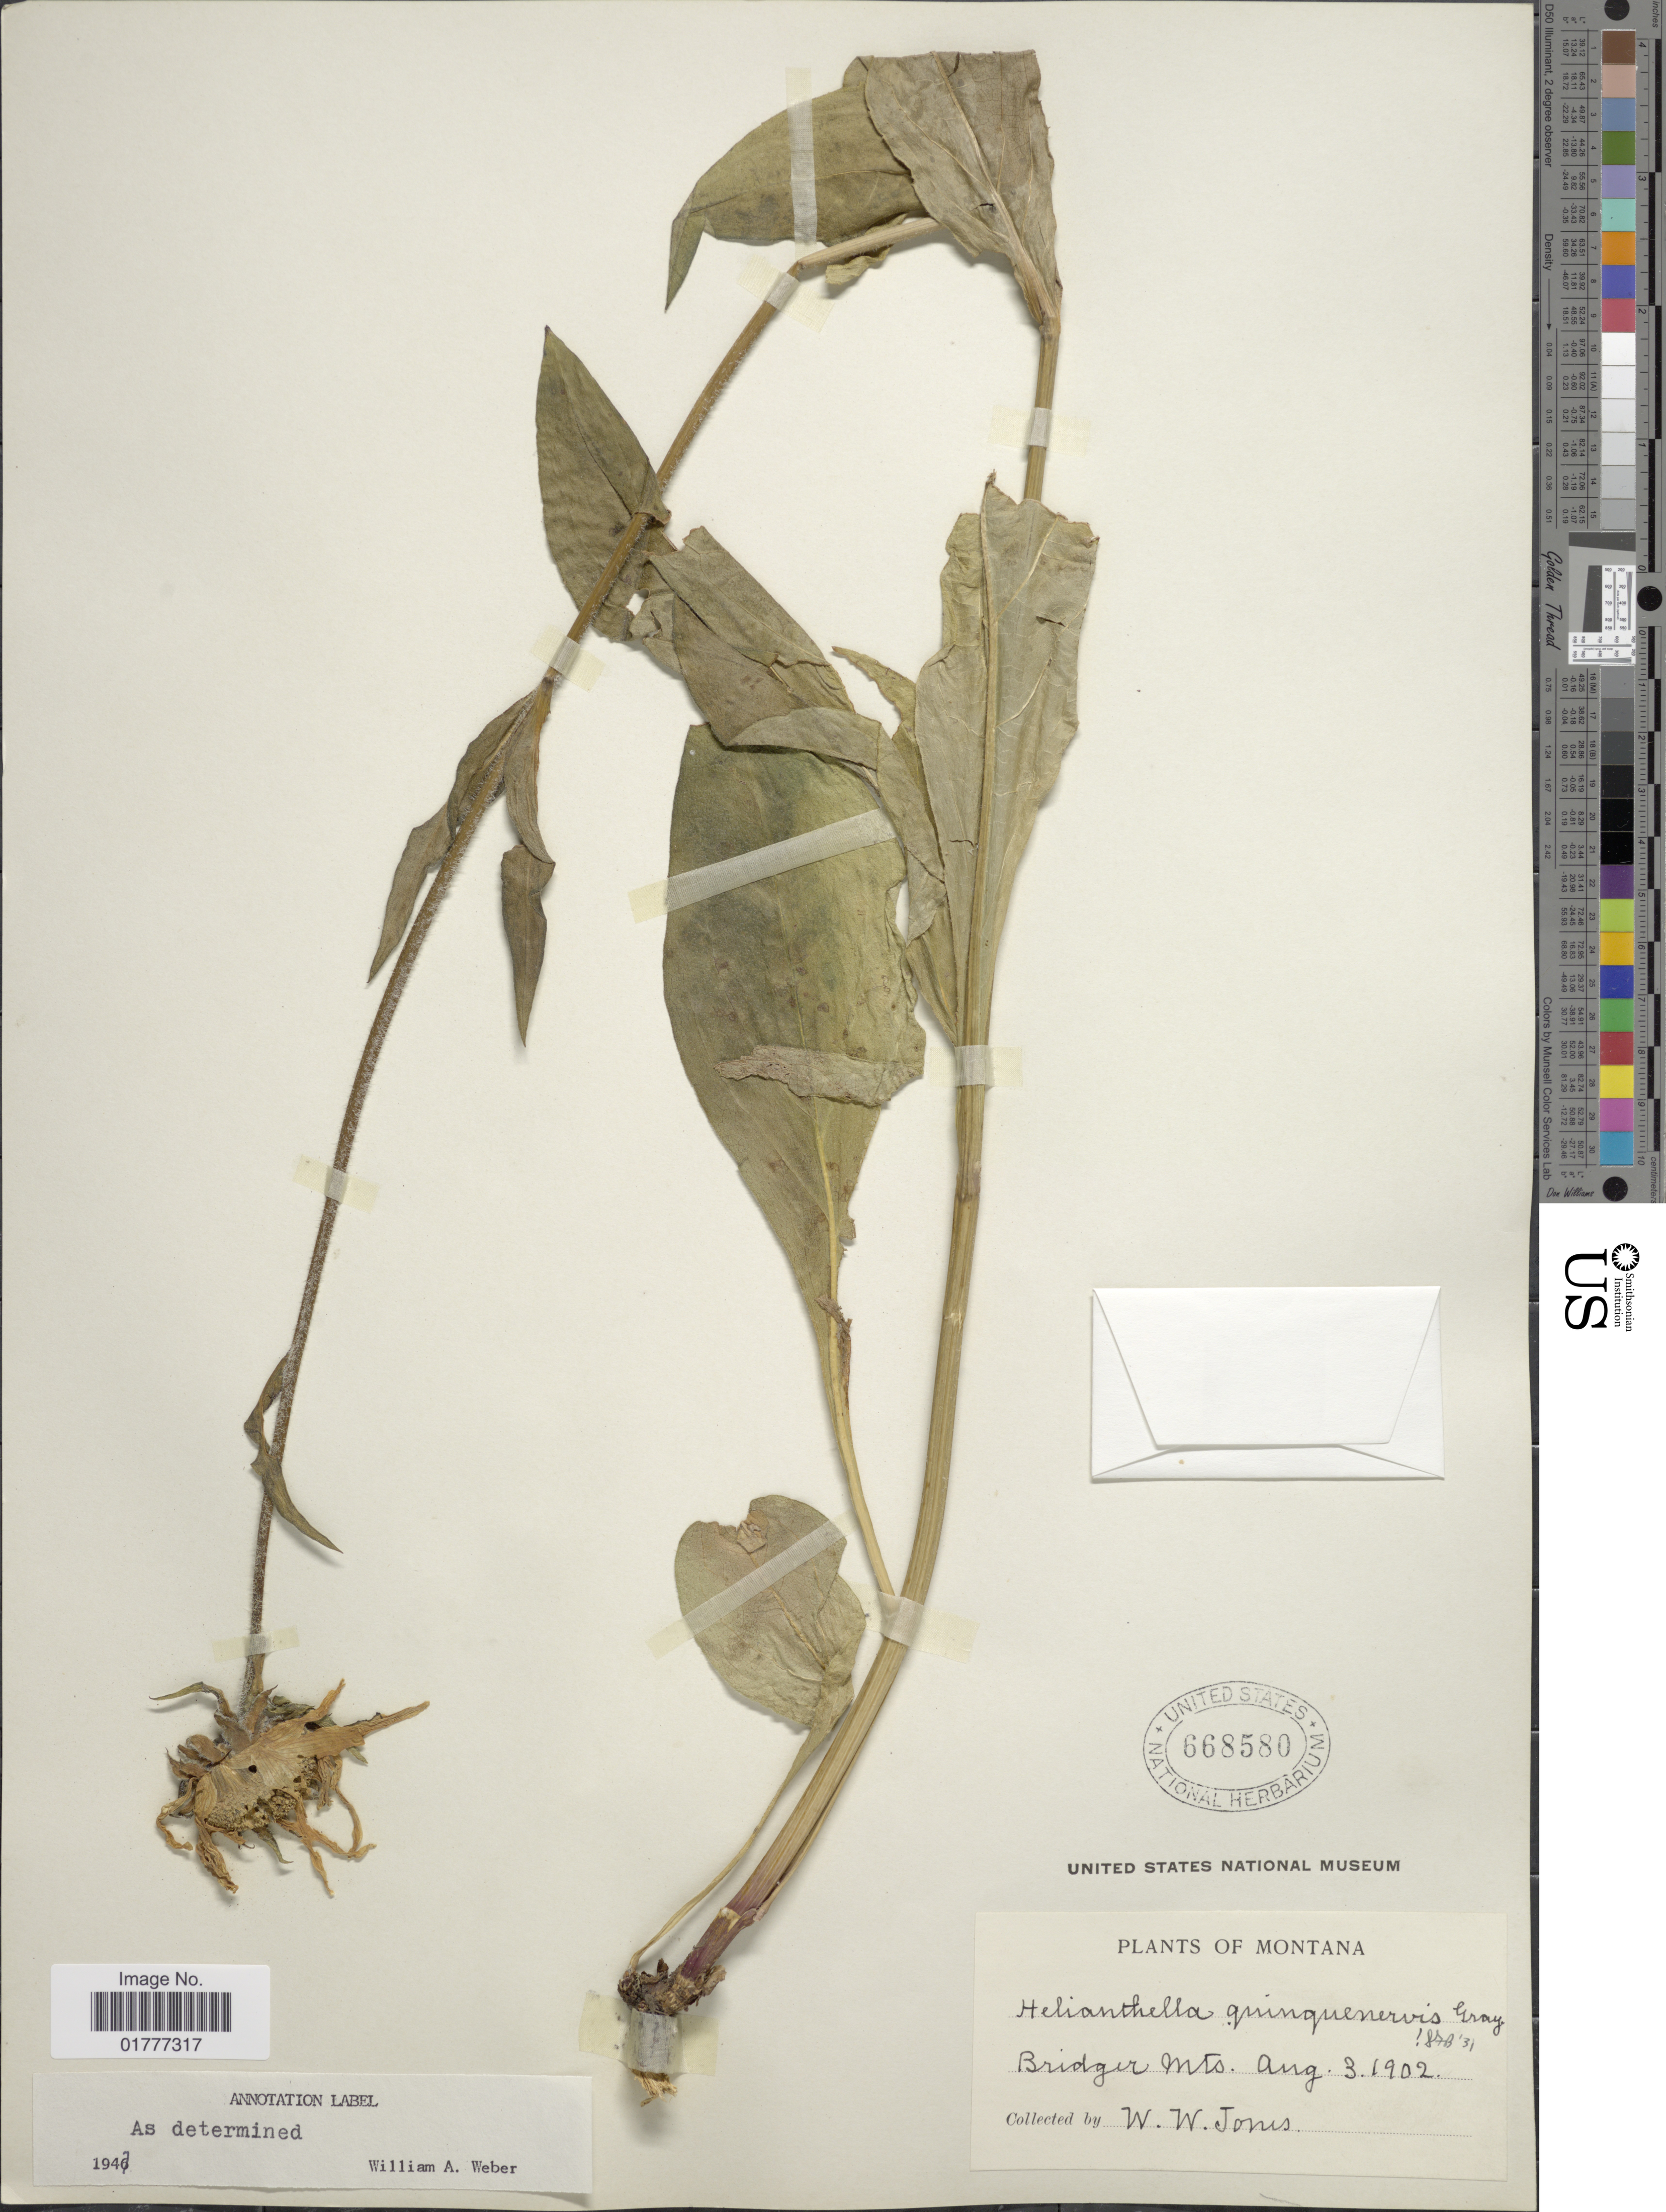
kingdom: Plantae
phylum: Tracheophyta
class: Magnoliopsida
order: Asterales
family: Asteraceae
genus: Helianthella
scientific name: Helianthella quinquenervis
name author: (Hook.) A. Gray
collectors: W. W. Jones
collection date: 1902-08-03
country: United States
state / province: Montana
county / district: Gallatin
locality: Bridger Mts.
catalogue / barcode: US 668580